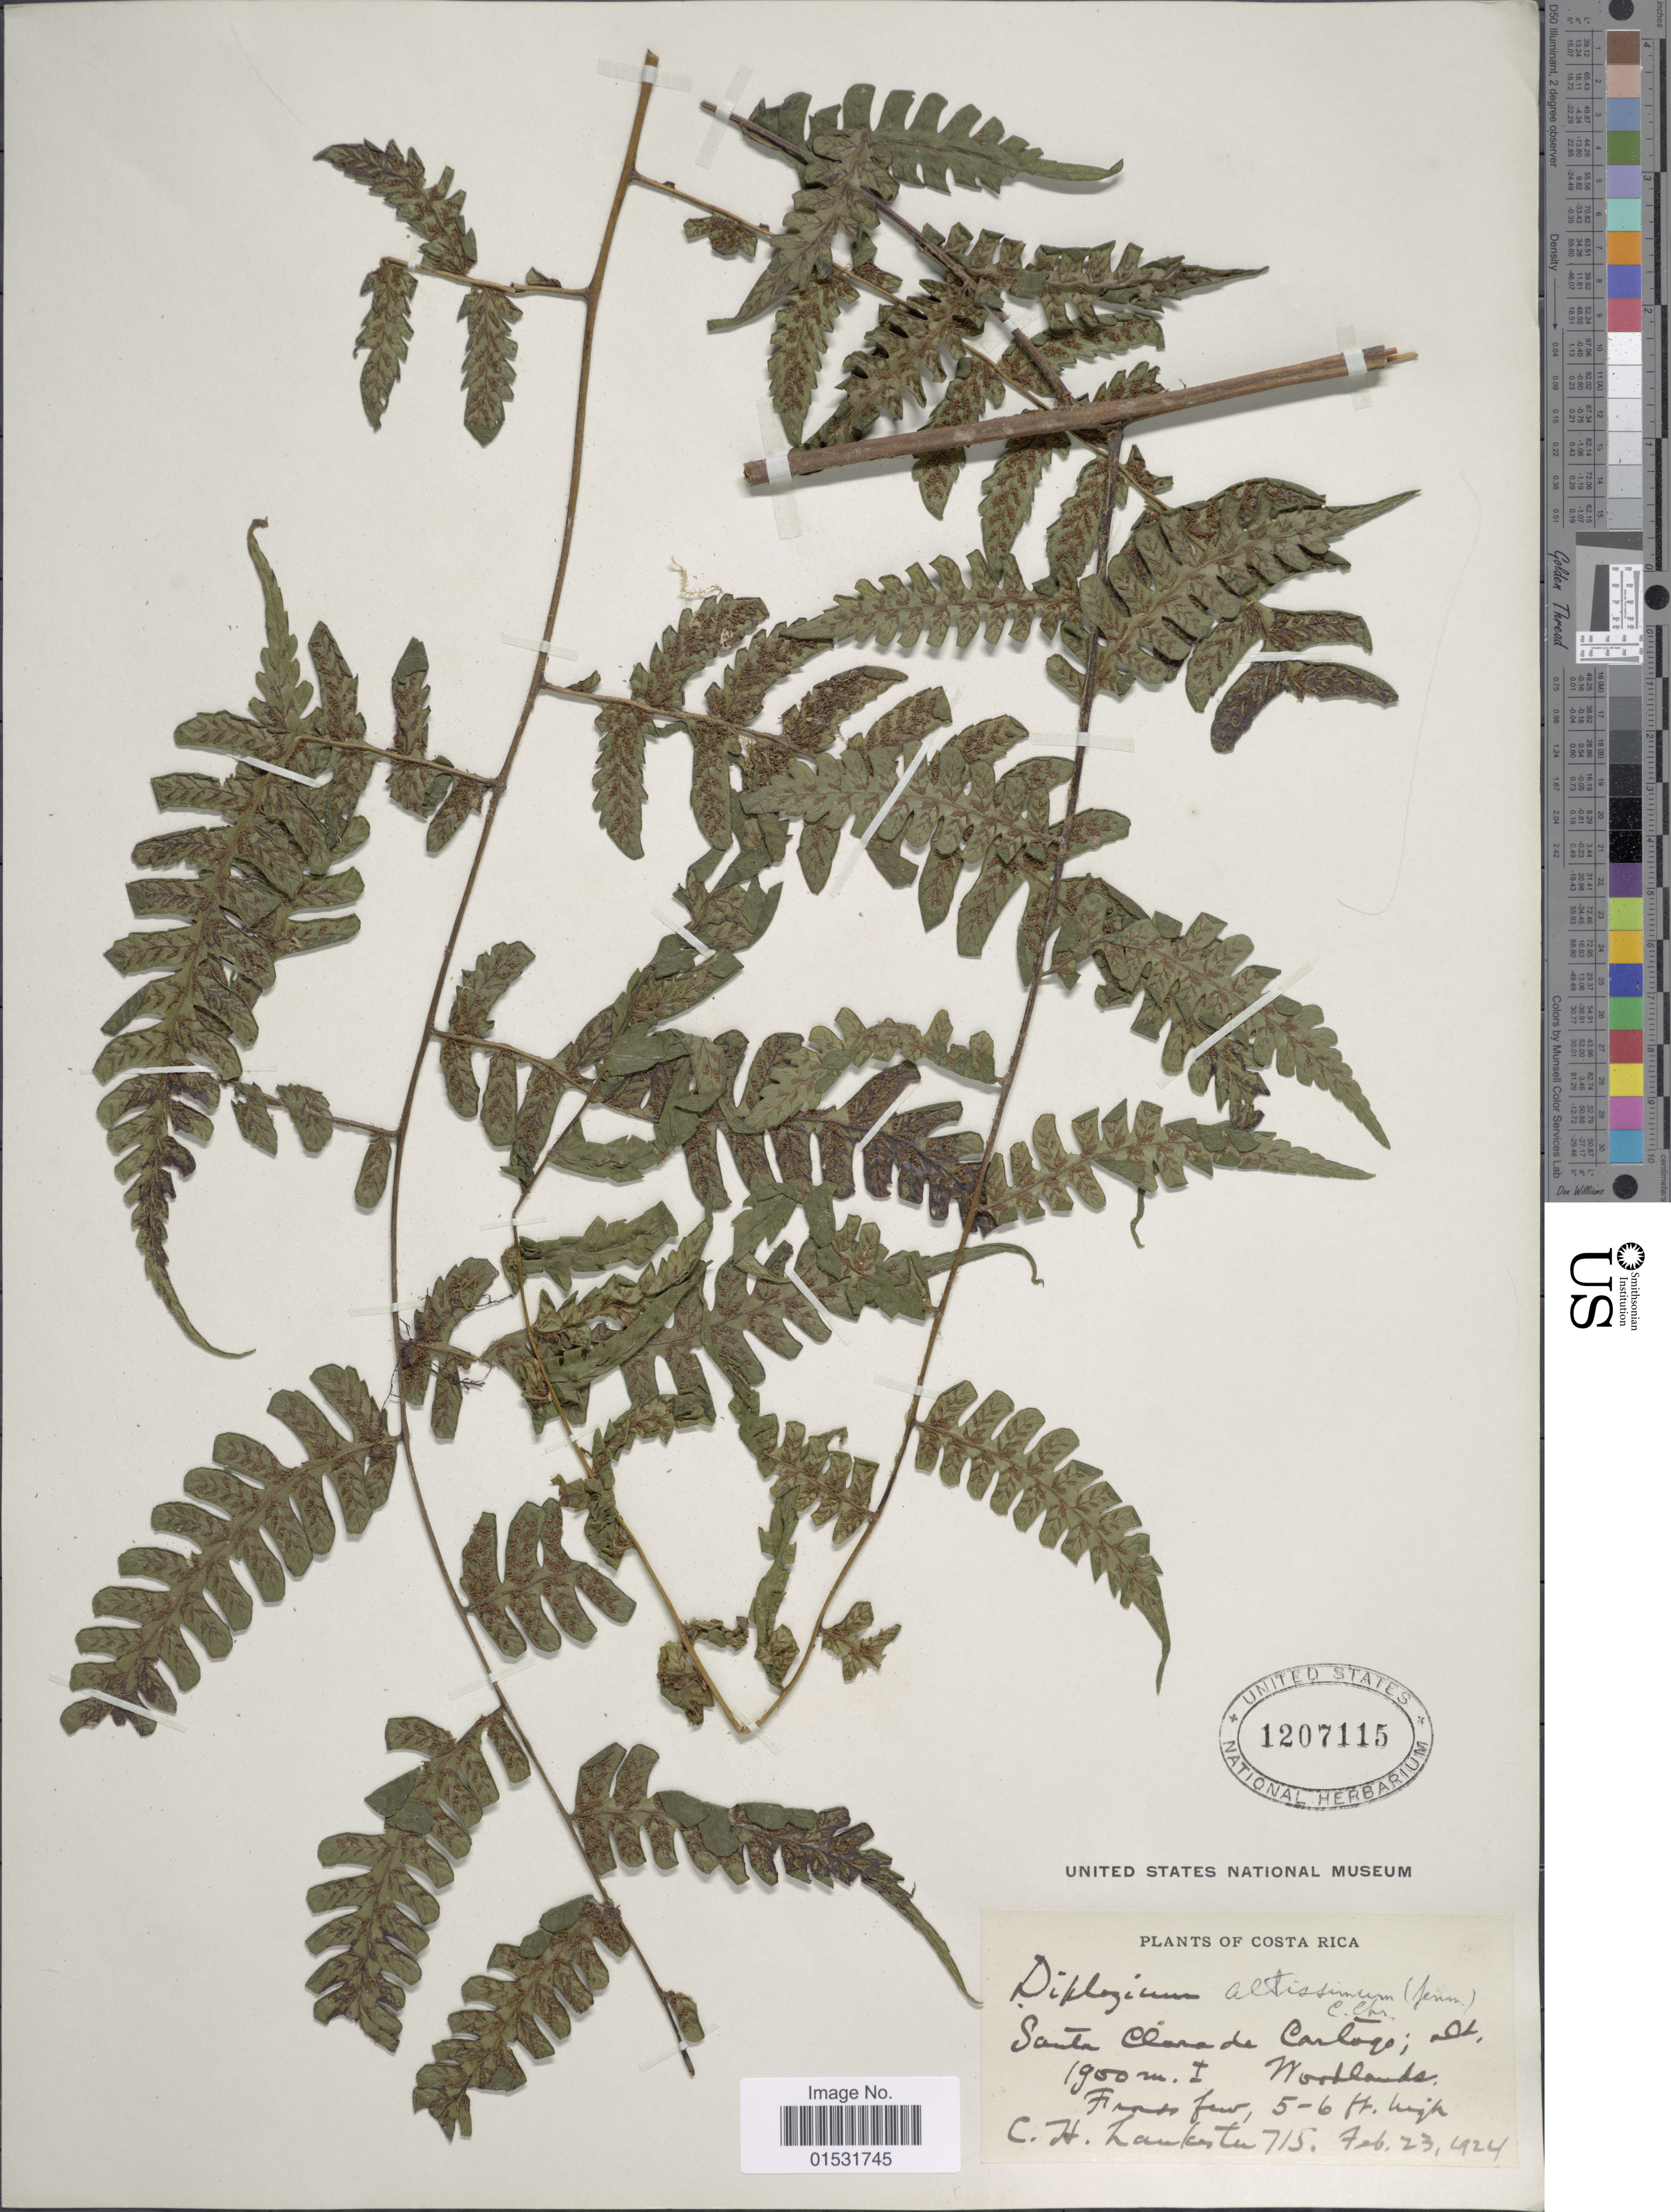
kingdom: Plantae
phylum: Tracheophyta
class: Polypodiopsida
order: Polypodiales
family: Athyriaceae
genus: Diplazium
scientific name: Diplazium diplazioides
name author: (Klotzsch & H. Karst.) Alston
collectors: C. H. Lankester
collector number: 715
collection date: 1924-02-23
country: Costa Rica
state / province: Cartago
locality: Santa Clara de Cartago.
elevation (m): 1900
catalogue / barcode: US 1207115